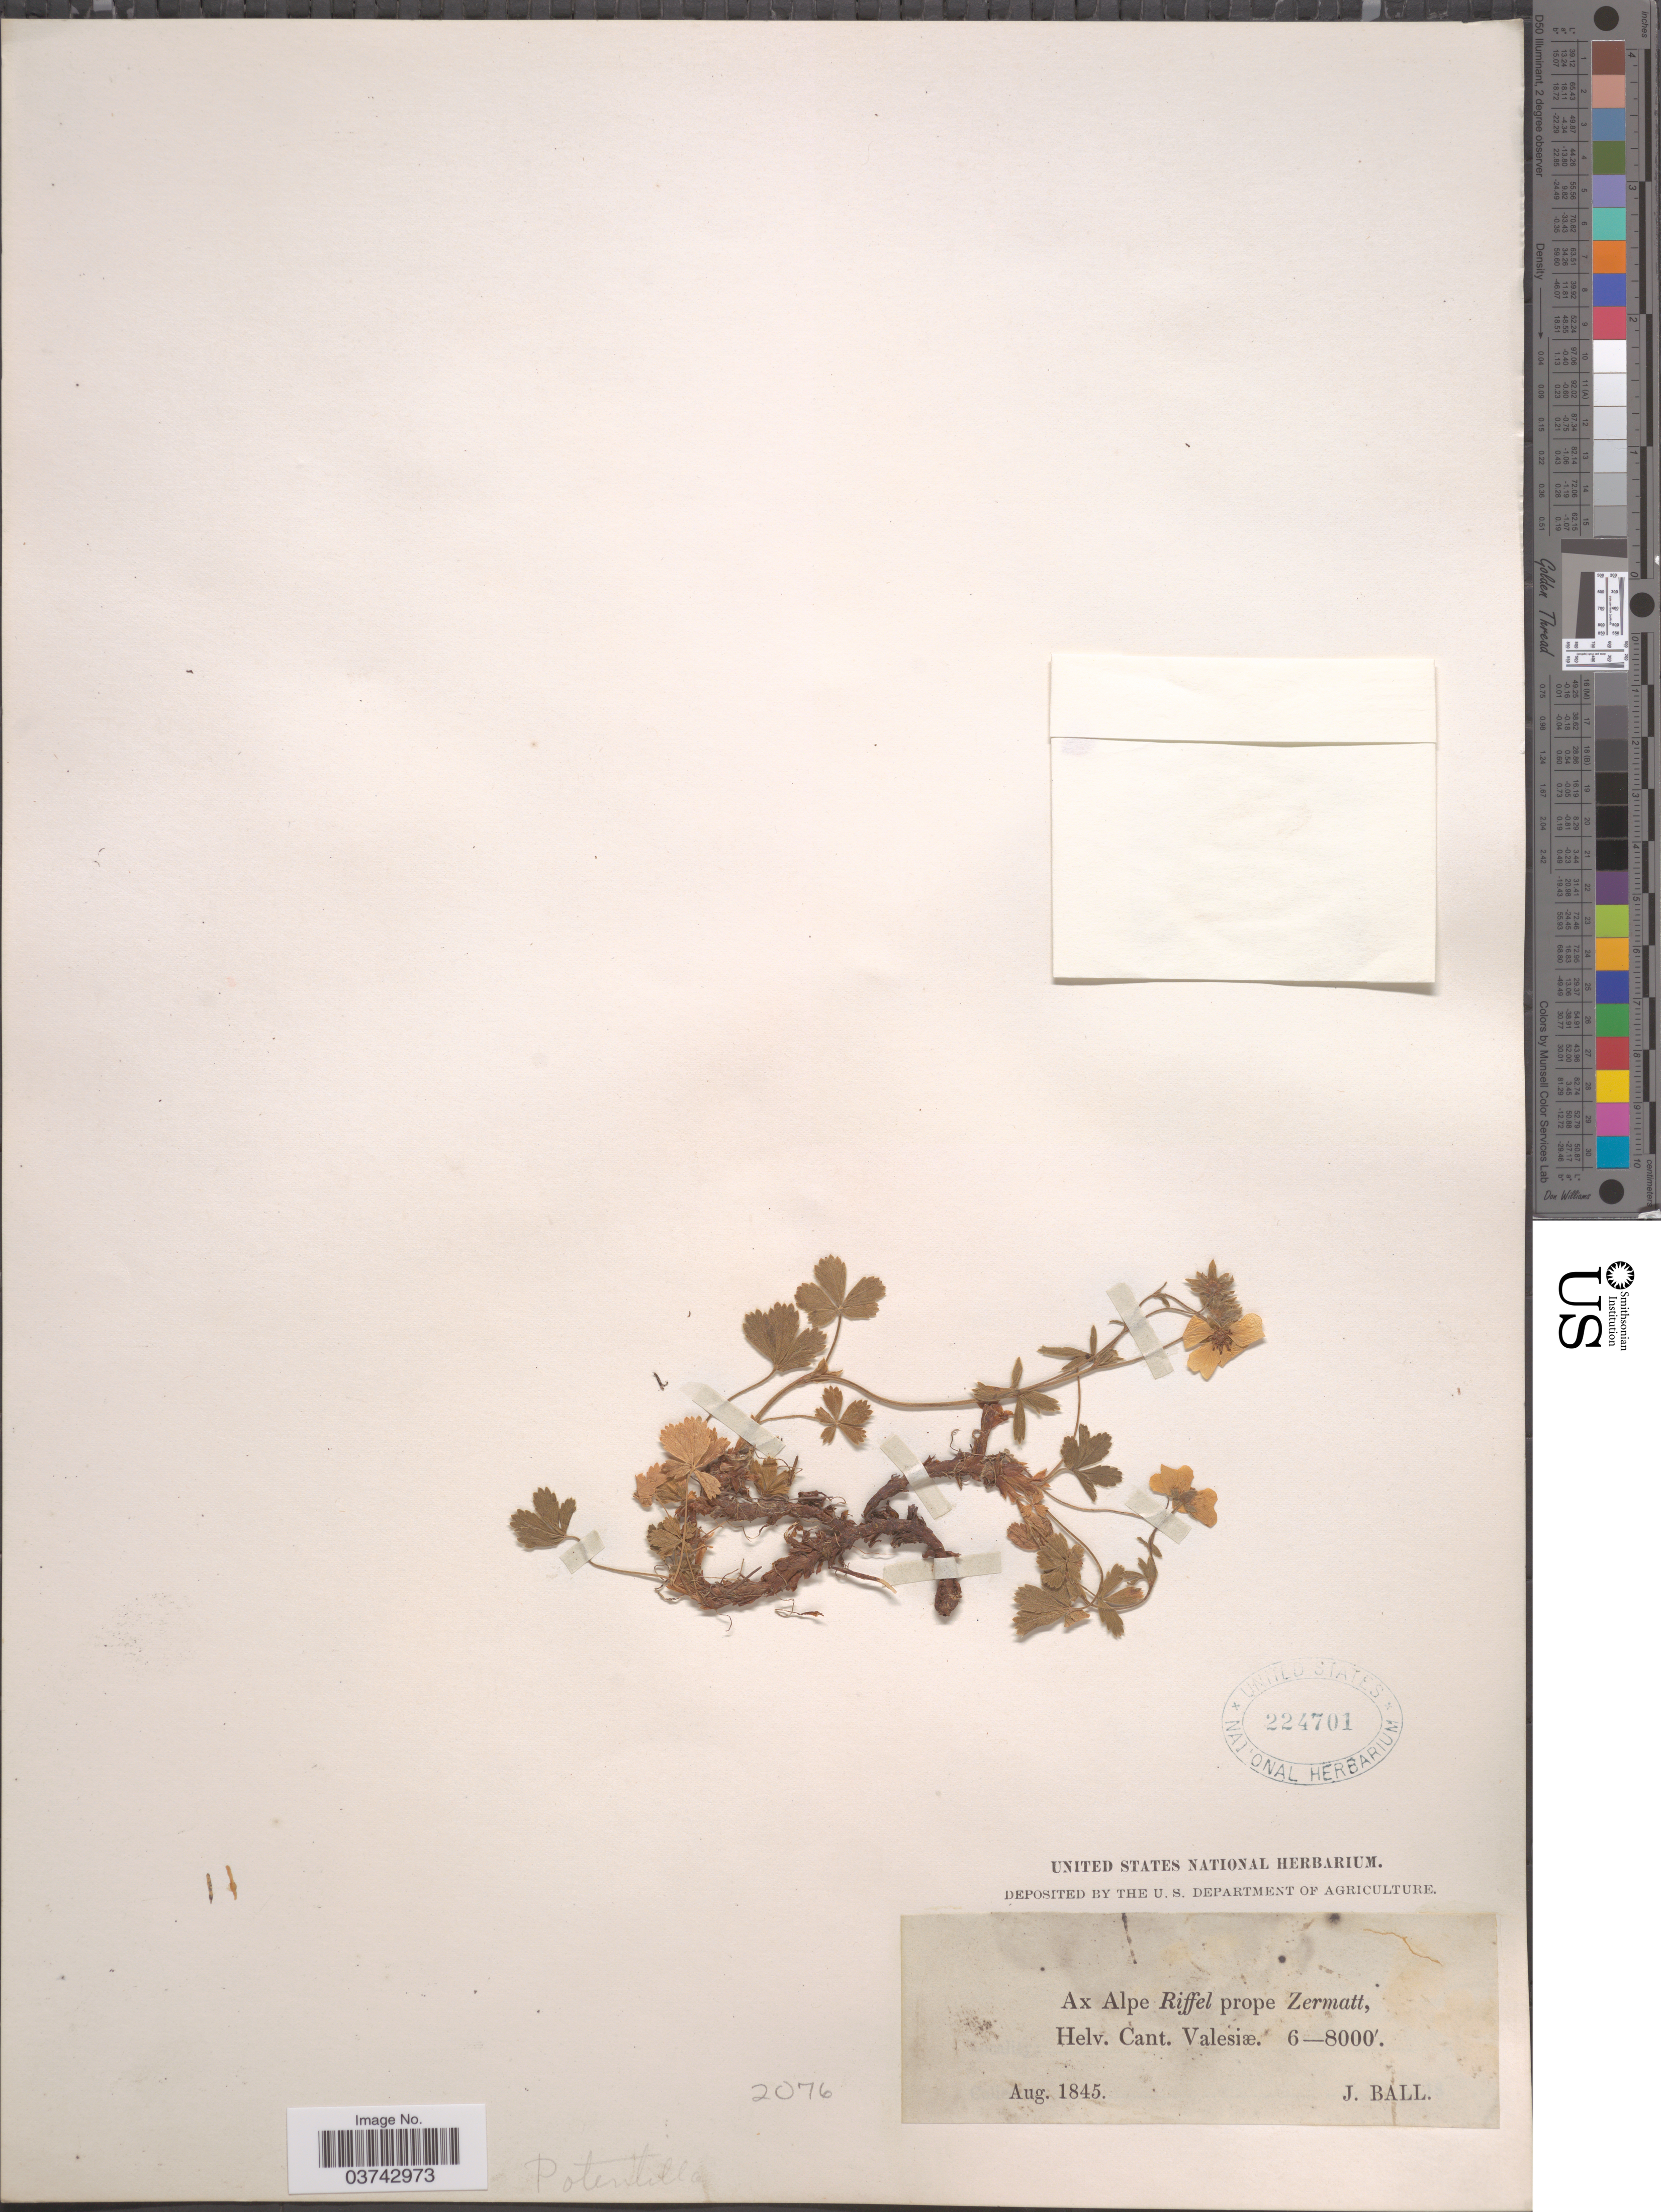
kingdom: Plantae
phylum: Tracheophyta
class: Magnoliopsida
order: Rosales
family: Rosaceae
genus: Potentilla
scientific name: Potentilla sp.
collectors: J. Ball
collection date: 1845-08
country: Switzerland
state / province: Valais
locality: Ax Alpe Riffel prope Zermatt, Helv. Cant. Valesiæ.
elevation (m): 1829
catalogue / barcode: US 224701